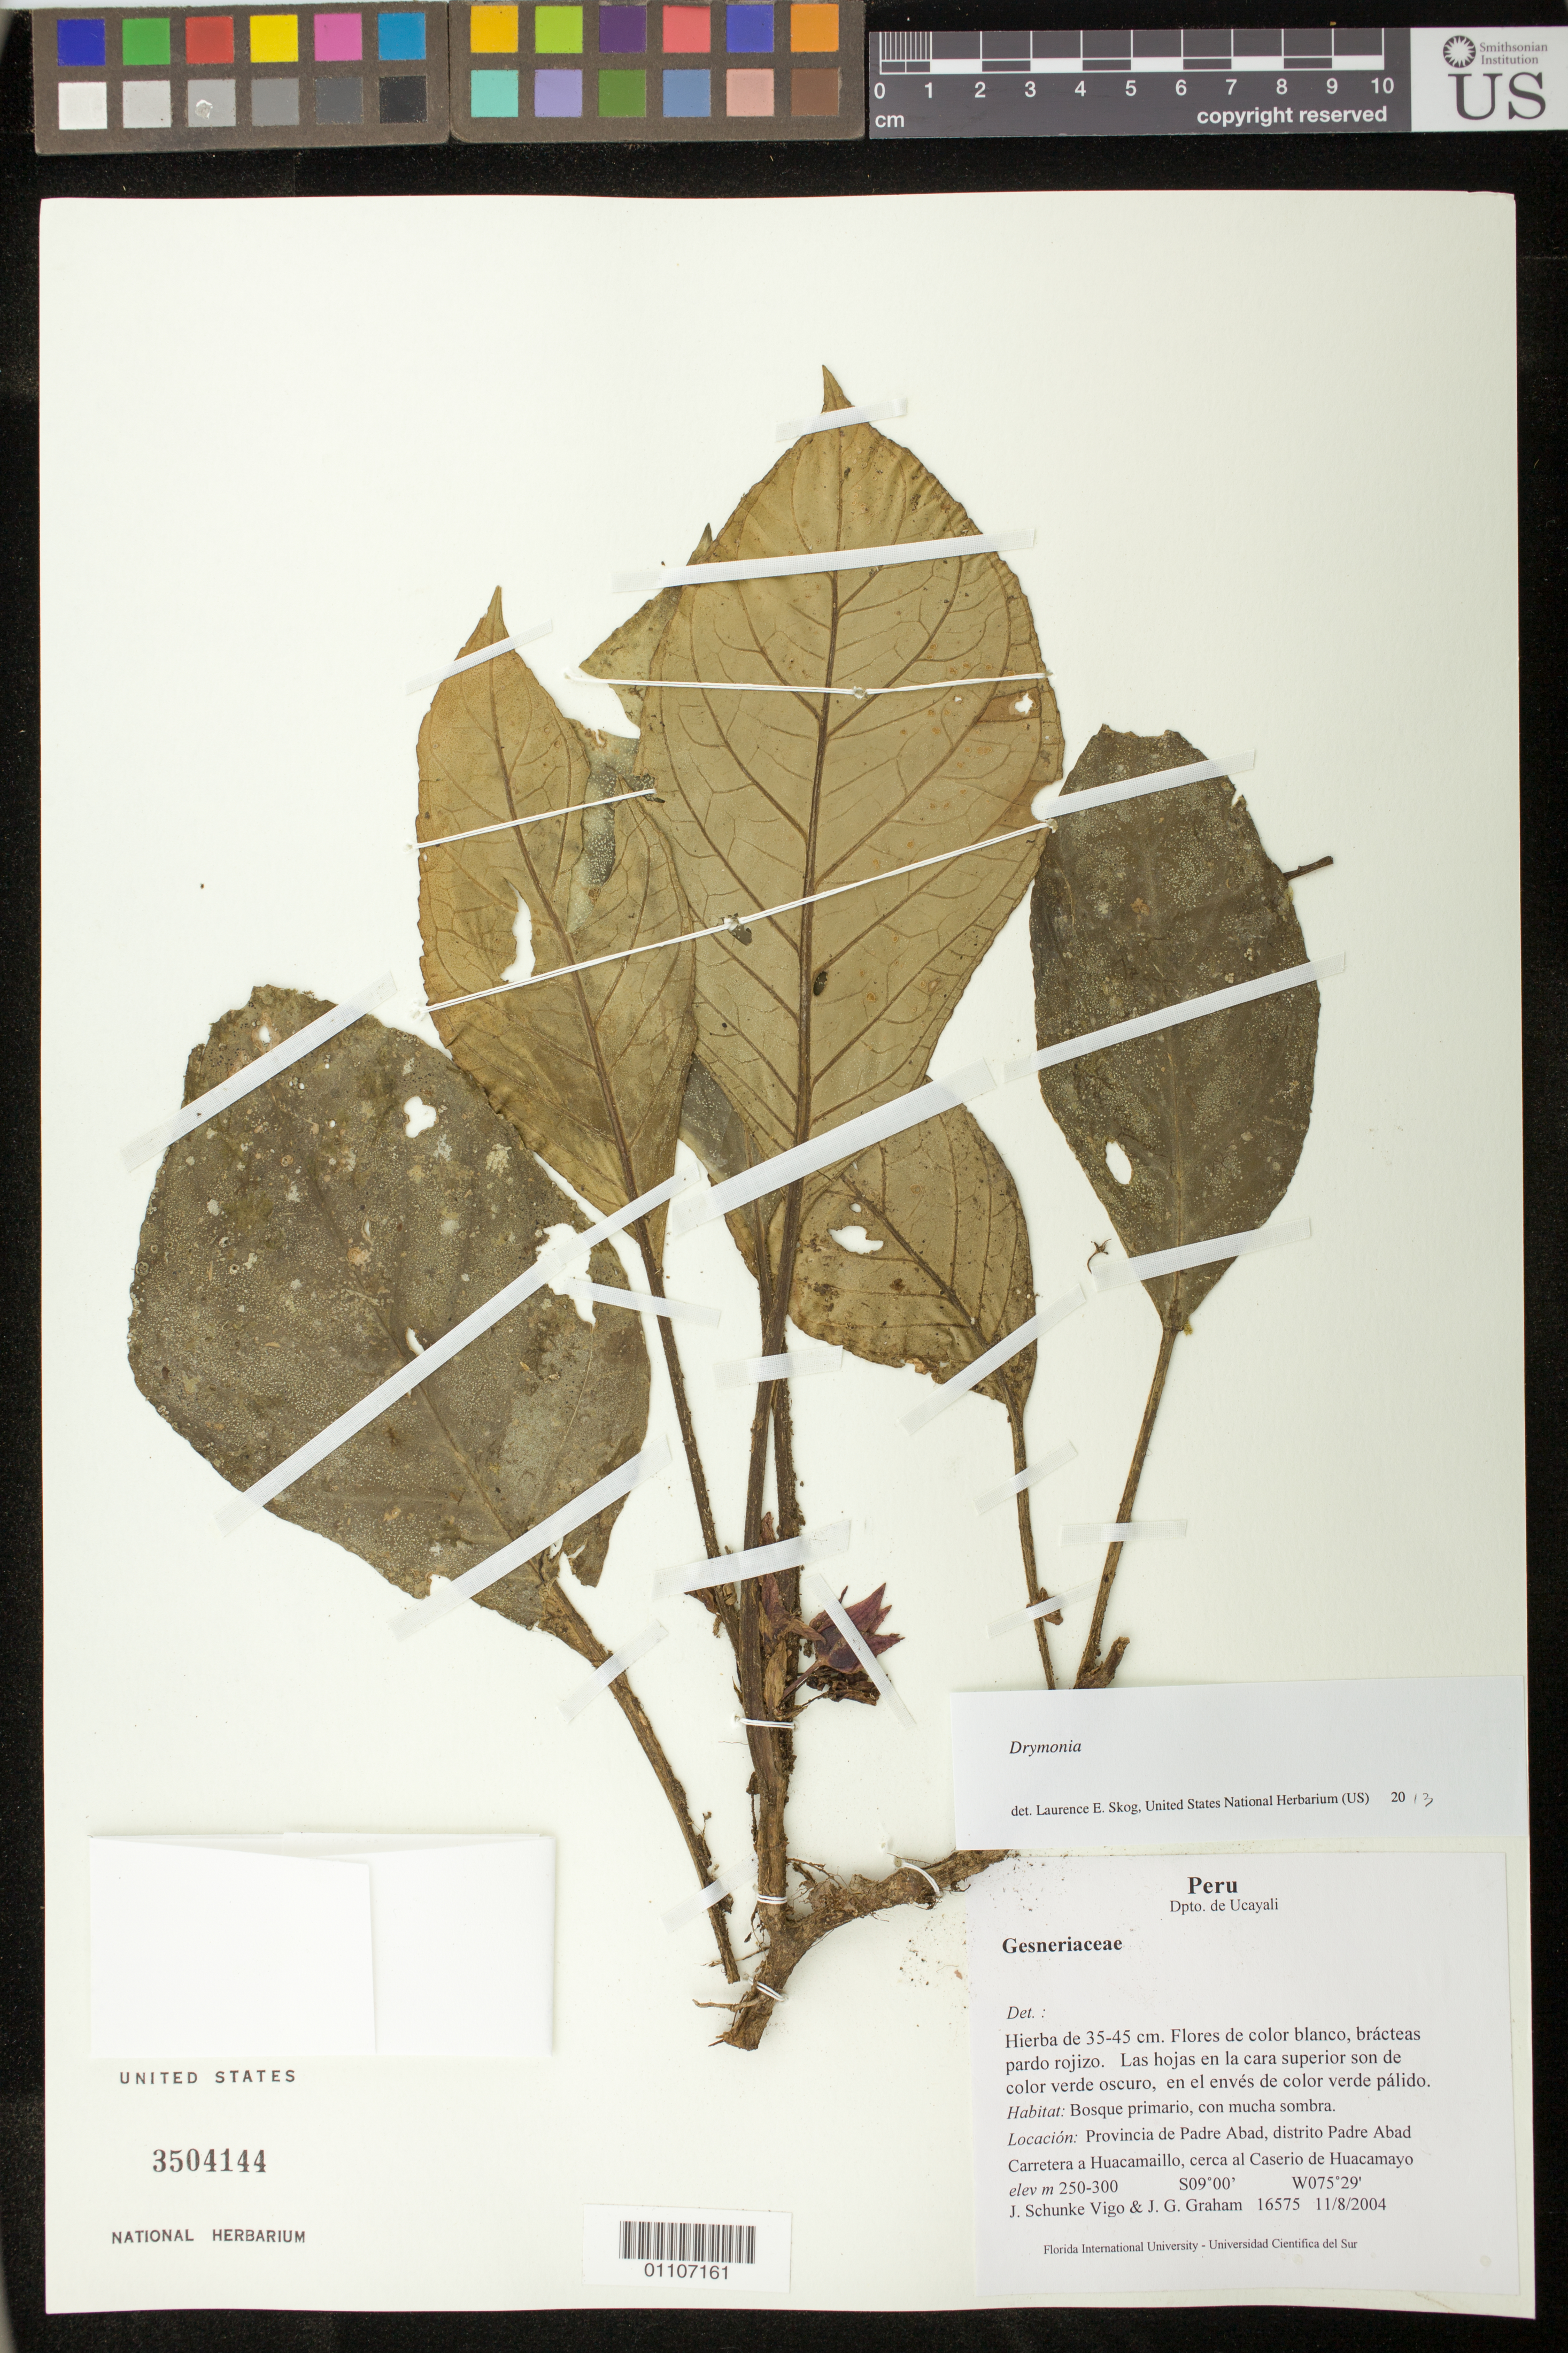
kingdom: Plantae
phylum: Tracheophyta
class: Magnoliopsida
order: Lamiales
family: Gesneriaceae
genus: Drymonia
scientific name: Drymonia sp.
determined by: Skog, Laurence E.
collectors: J. Schunke Vigo & J. G. Graham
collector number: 16575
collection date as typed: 11/8/2004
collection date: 2004-11-08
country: Peru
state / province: Ucayali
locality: Provincia de Padre Abad, distrito Padre Abad. Carretera a Huacamaillo, cerca al Caserio de Huacamayo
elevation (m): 250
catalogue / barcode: US 3504144